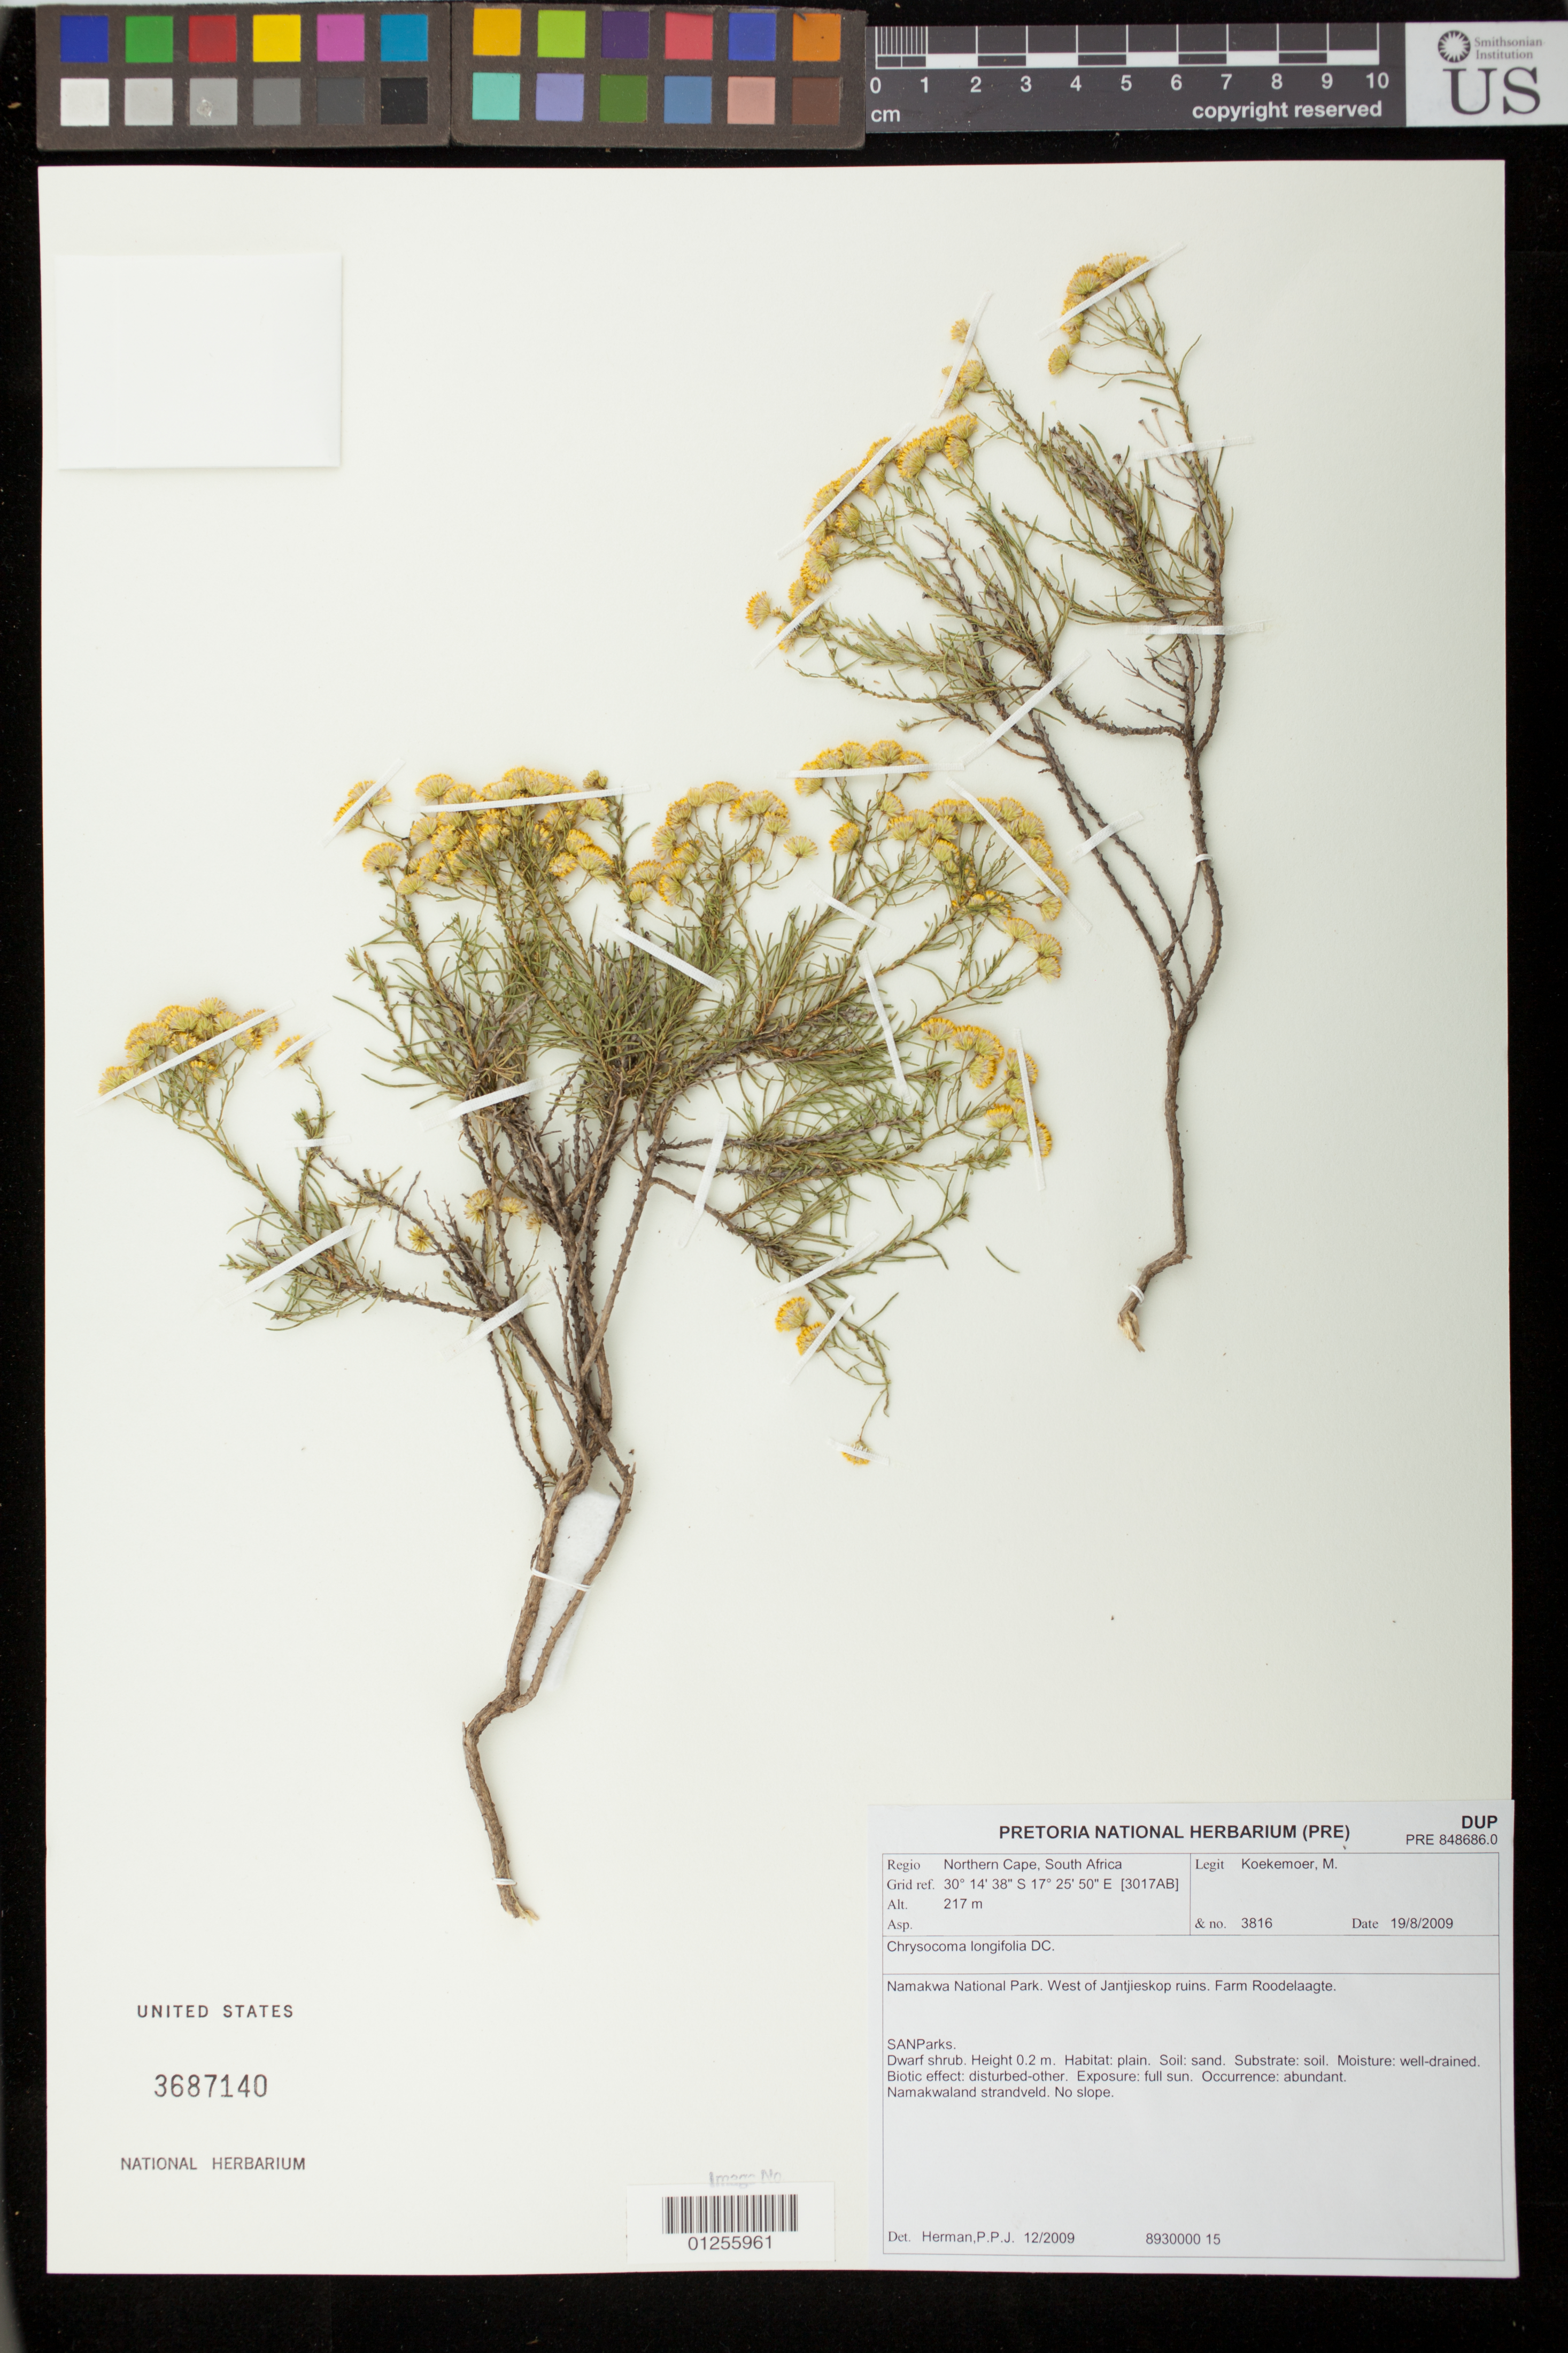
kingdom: Plantae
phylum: Tracheophyta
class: Magnoliopsida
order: Asterales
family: Asteraceae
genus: Chrysocoma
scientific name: Chrysocoma longifolia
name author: DC.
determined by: Herman, P. P. J.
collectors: M. Koekemoer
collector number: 3816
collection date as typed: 19 August 2009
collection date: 2009-08-19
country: South Africa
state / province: Northern Cape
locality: Namakwa National Park. West of Jantjieskop ruins. Farm Roodelaagte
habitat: Sandy soil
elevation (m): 217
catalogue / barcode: US 3687140